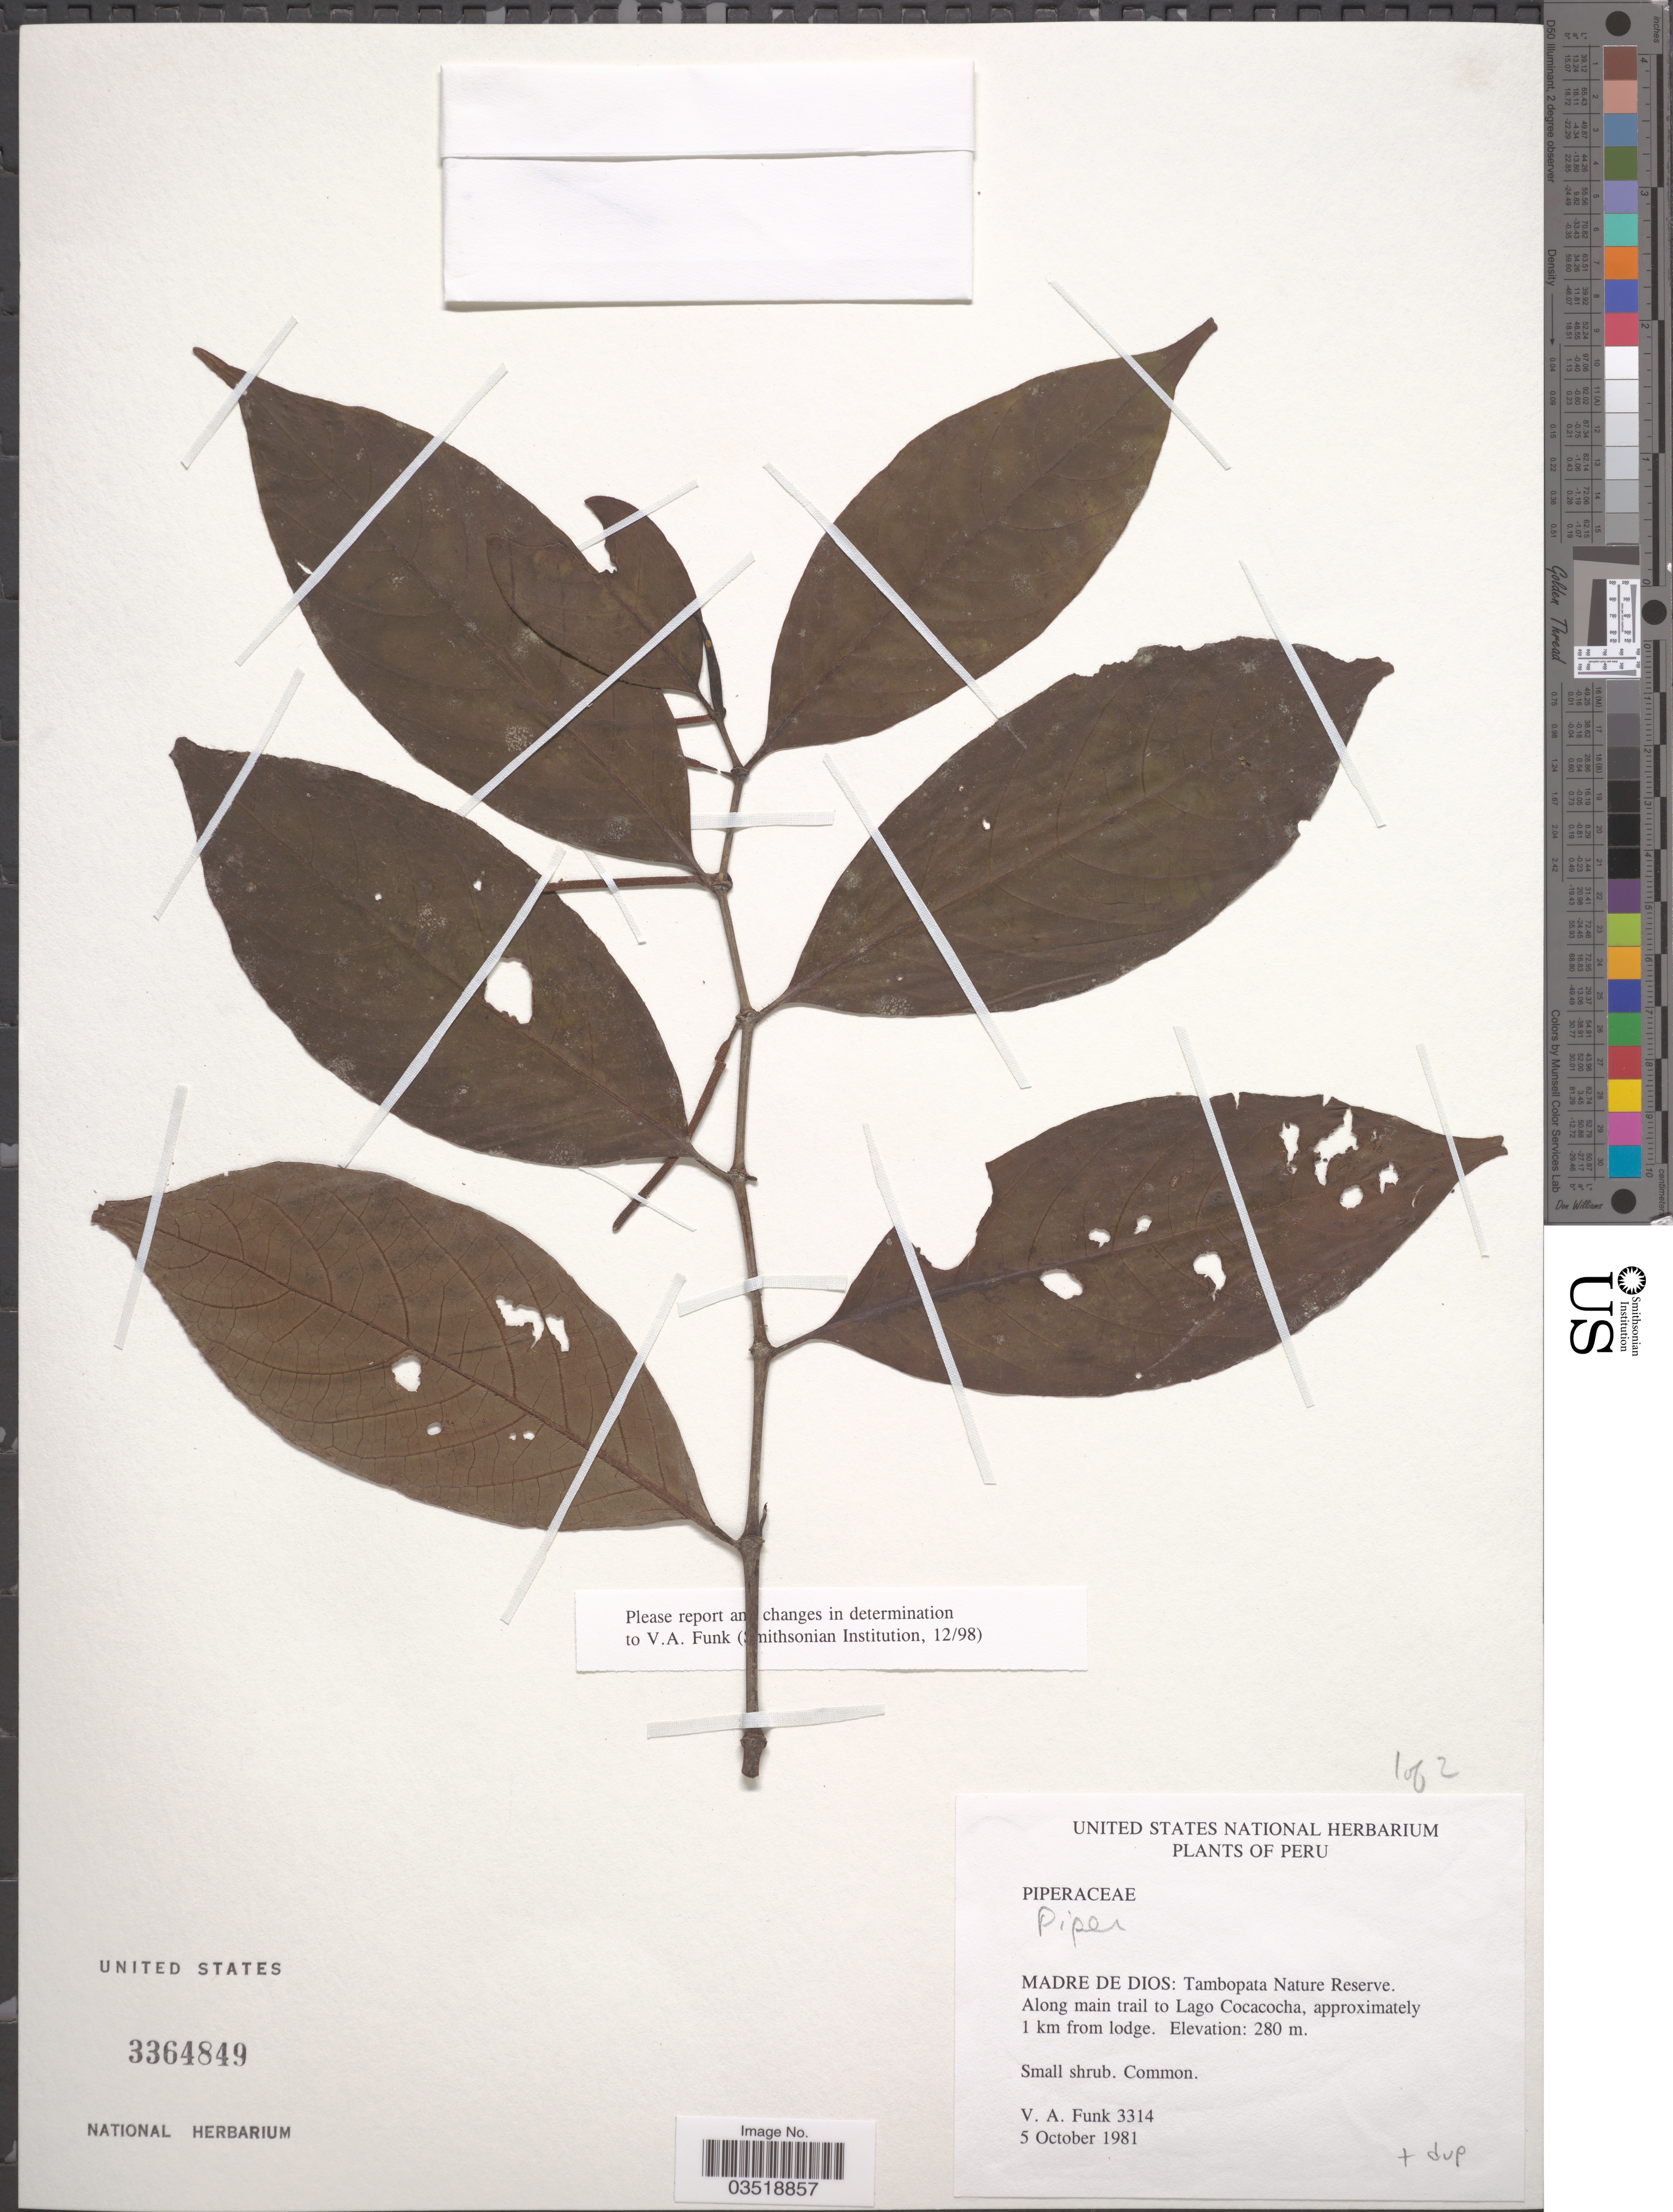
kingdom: Plantae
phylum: Tracheophyta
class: Magnoliopsida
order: Piperales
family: Piperaceae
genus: Piper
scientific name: Piper sp.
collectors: V. Funk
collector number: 3314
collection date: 1981-10-05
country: Peru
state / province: Madre de Dios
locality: Tambopata Nature Reserve. Along main trail to Lago Cocacocha, approximately 1 km from lodge.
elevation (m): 280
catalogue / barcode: US 3364849